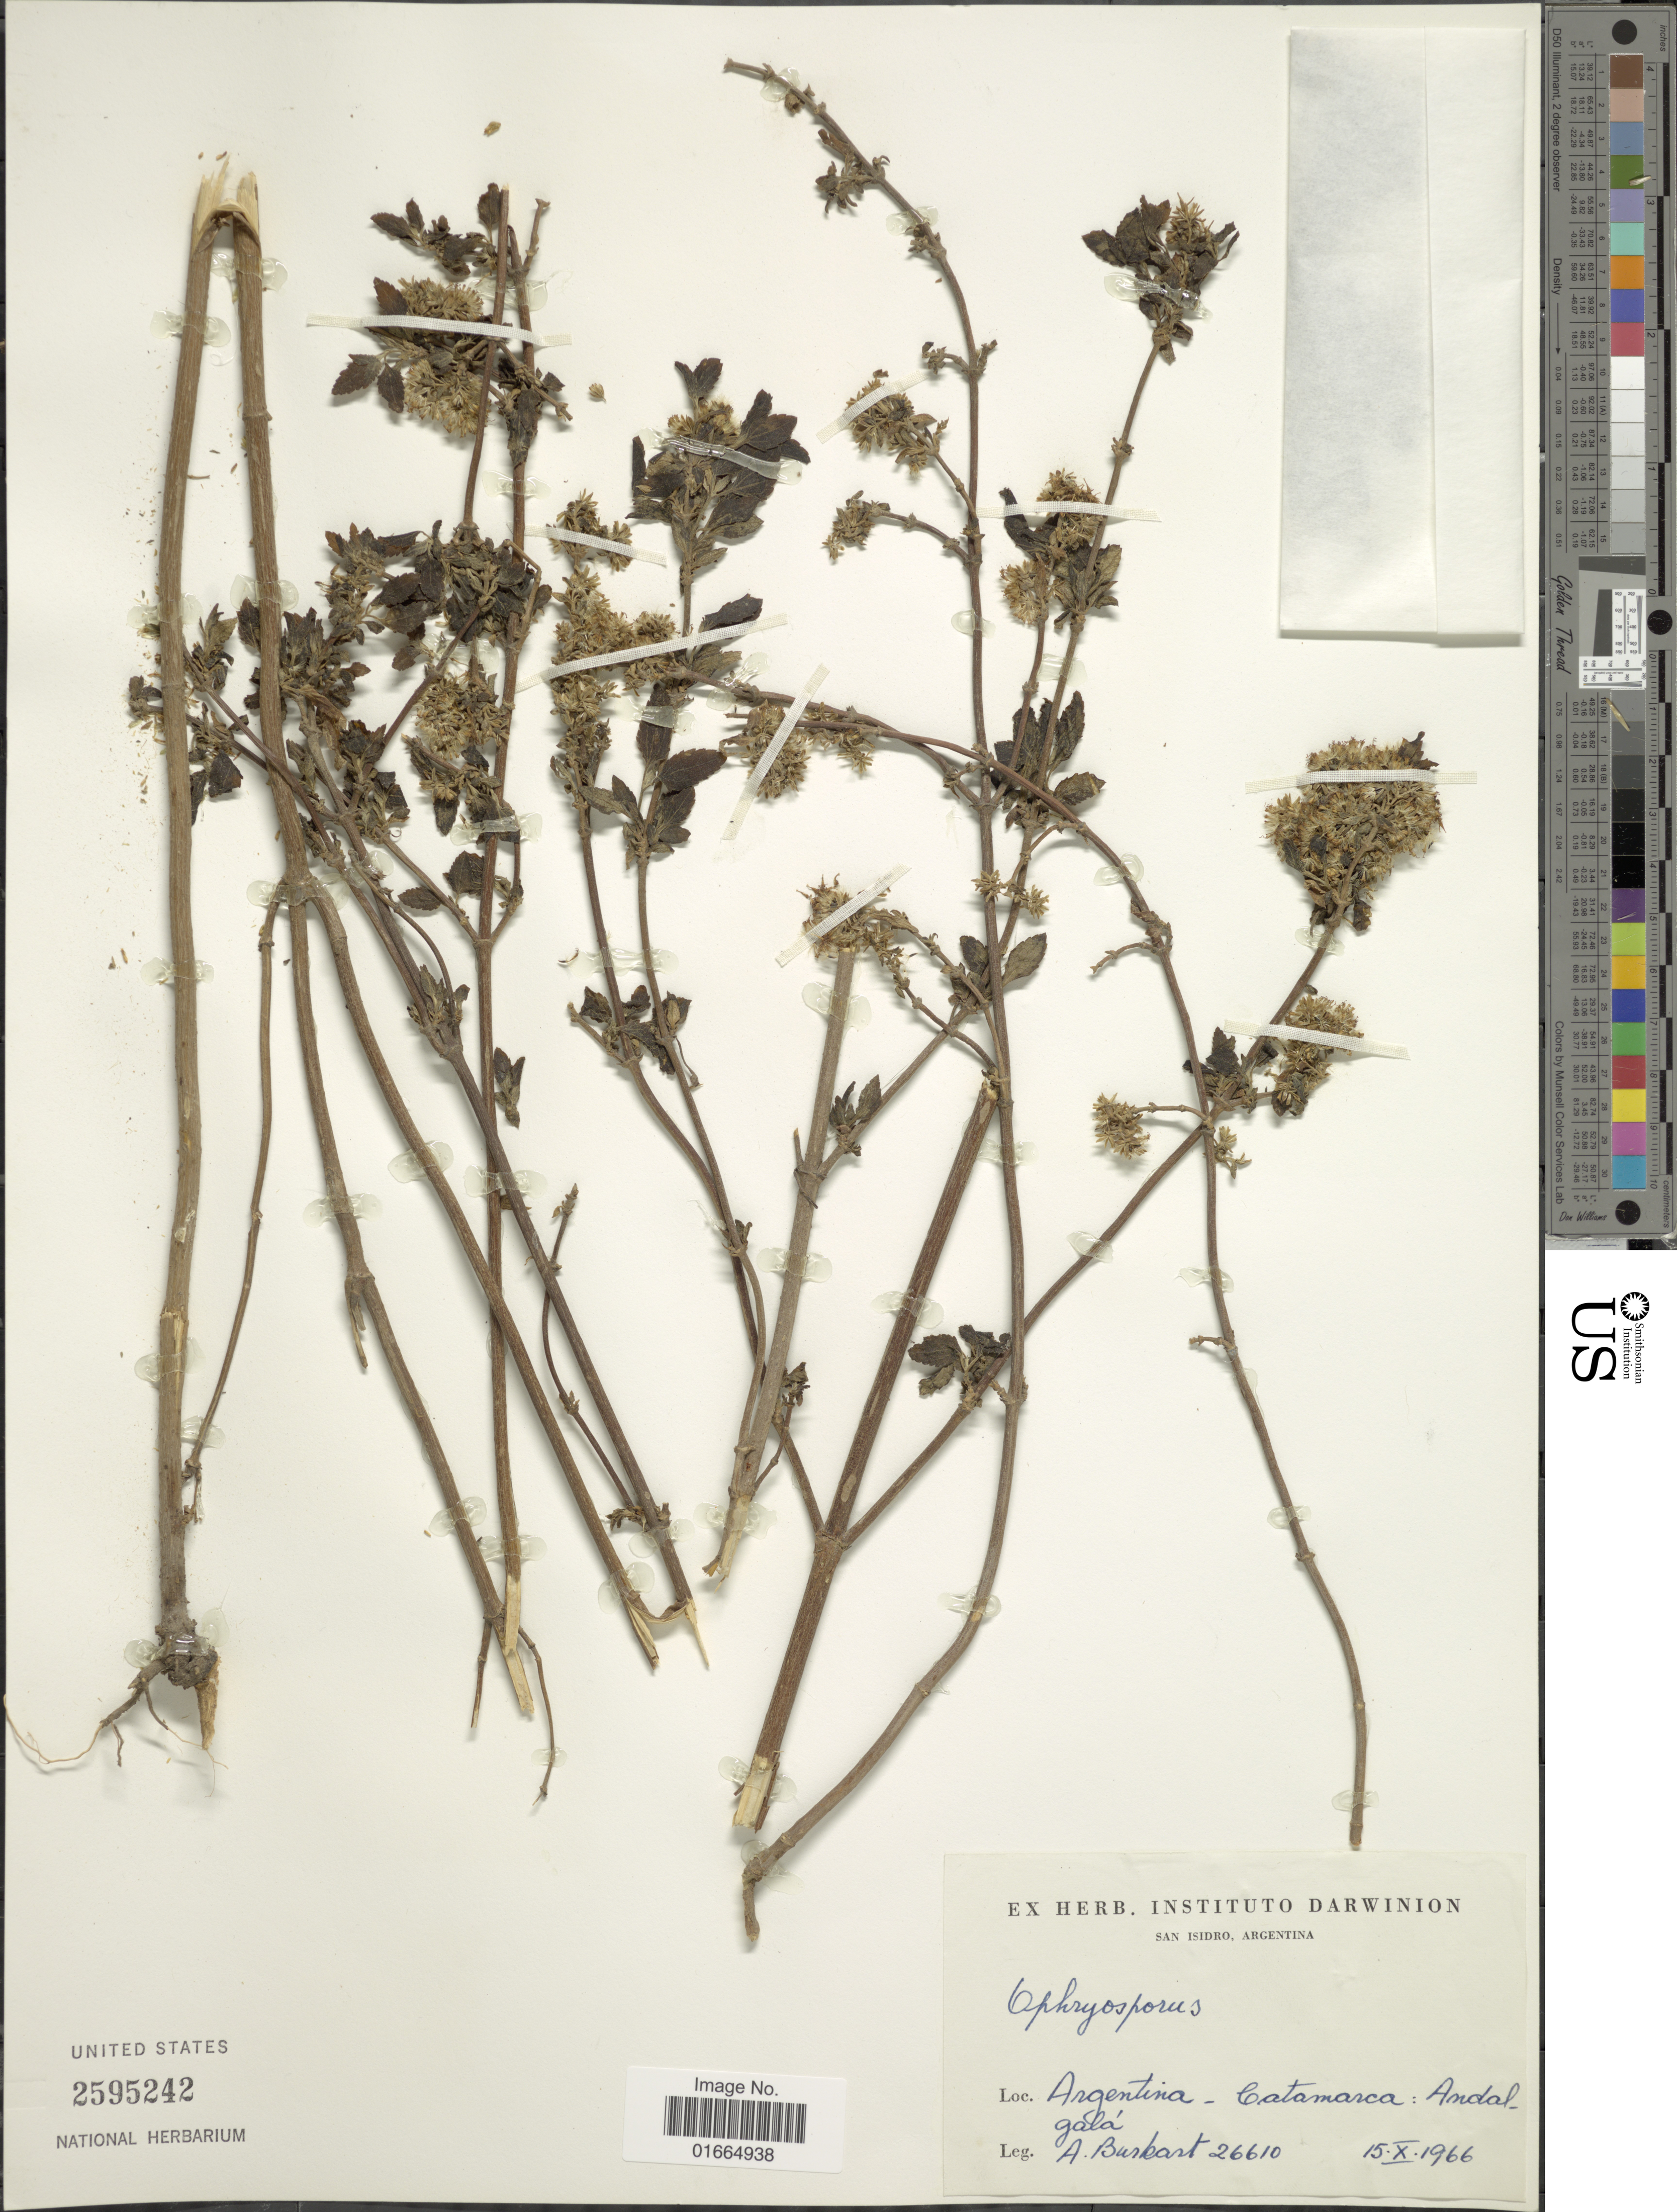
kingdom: Plantae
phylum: Tracheophyta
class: Magnoliopsida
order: Asterales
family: Asteraceae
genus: Ophryosporus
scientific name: Ophryosporus sp.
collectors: A. E. Burkart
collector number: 26610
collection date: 1966-10-15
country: Argentina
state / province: Catamarca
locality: Argentina - Catamaca: Andalgalá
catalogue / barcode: US 2595242